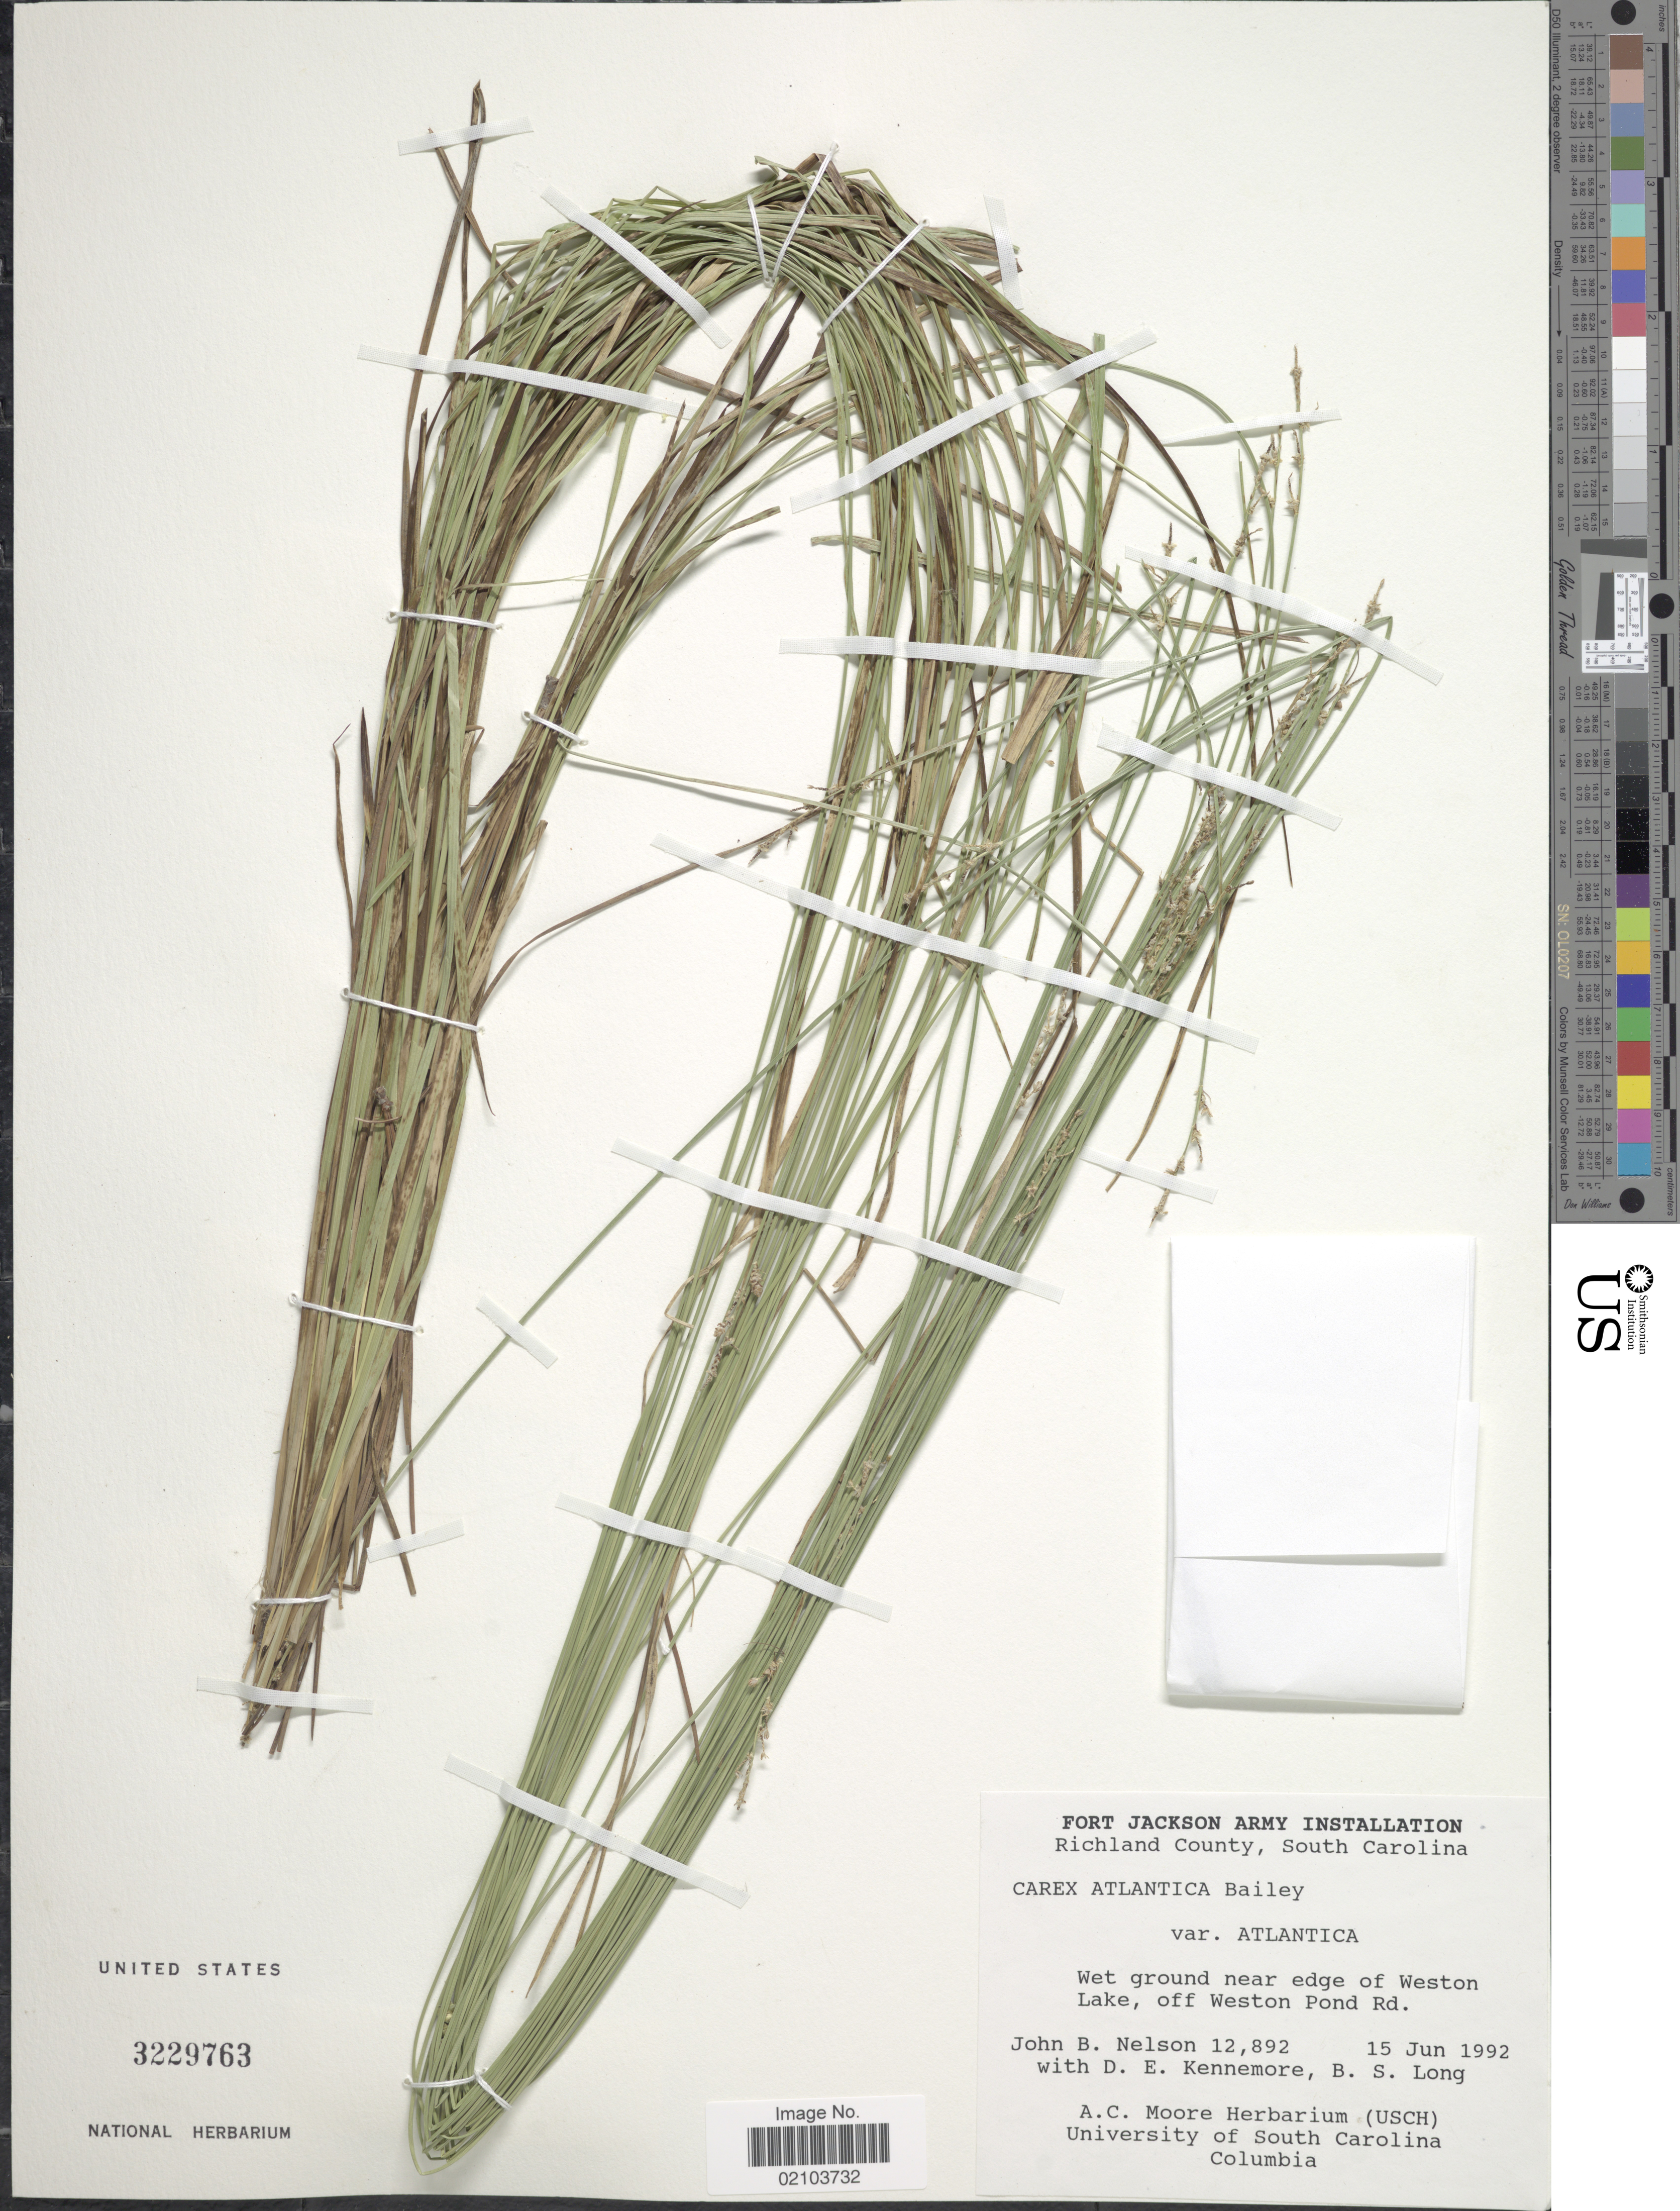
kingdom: Plantae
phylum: Tracheophyta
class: Liliopsida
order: Poales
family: Cyperaceae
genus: Carex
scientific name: Carex atlantica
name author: L.H. Bailey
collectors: J. B. Nelson, D. Kennemore & B. Long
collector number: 12892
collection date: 1992-06-15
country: United States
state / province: South Carolina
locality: Fort Jackson Army Installation. Richland County. near edge of Weston Lake, off Weston Pond Rd.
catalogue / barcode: US 3229763